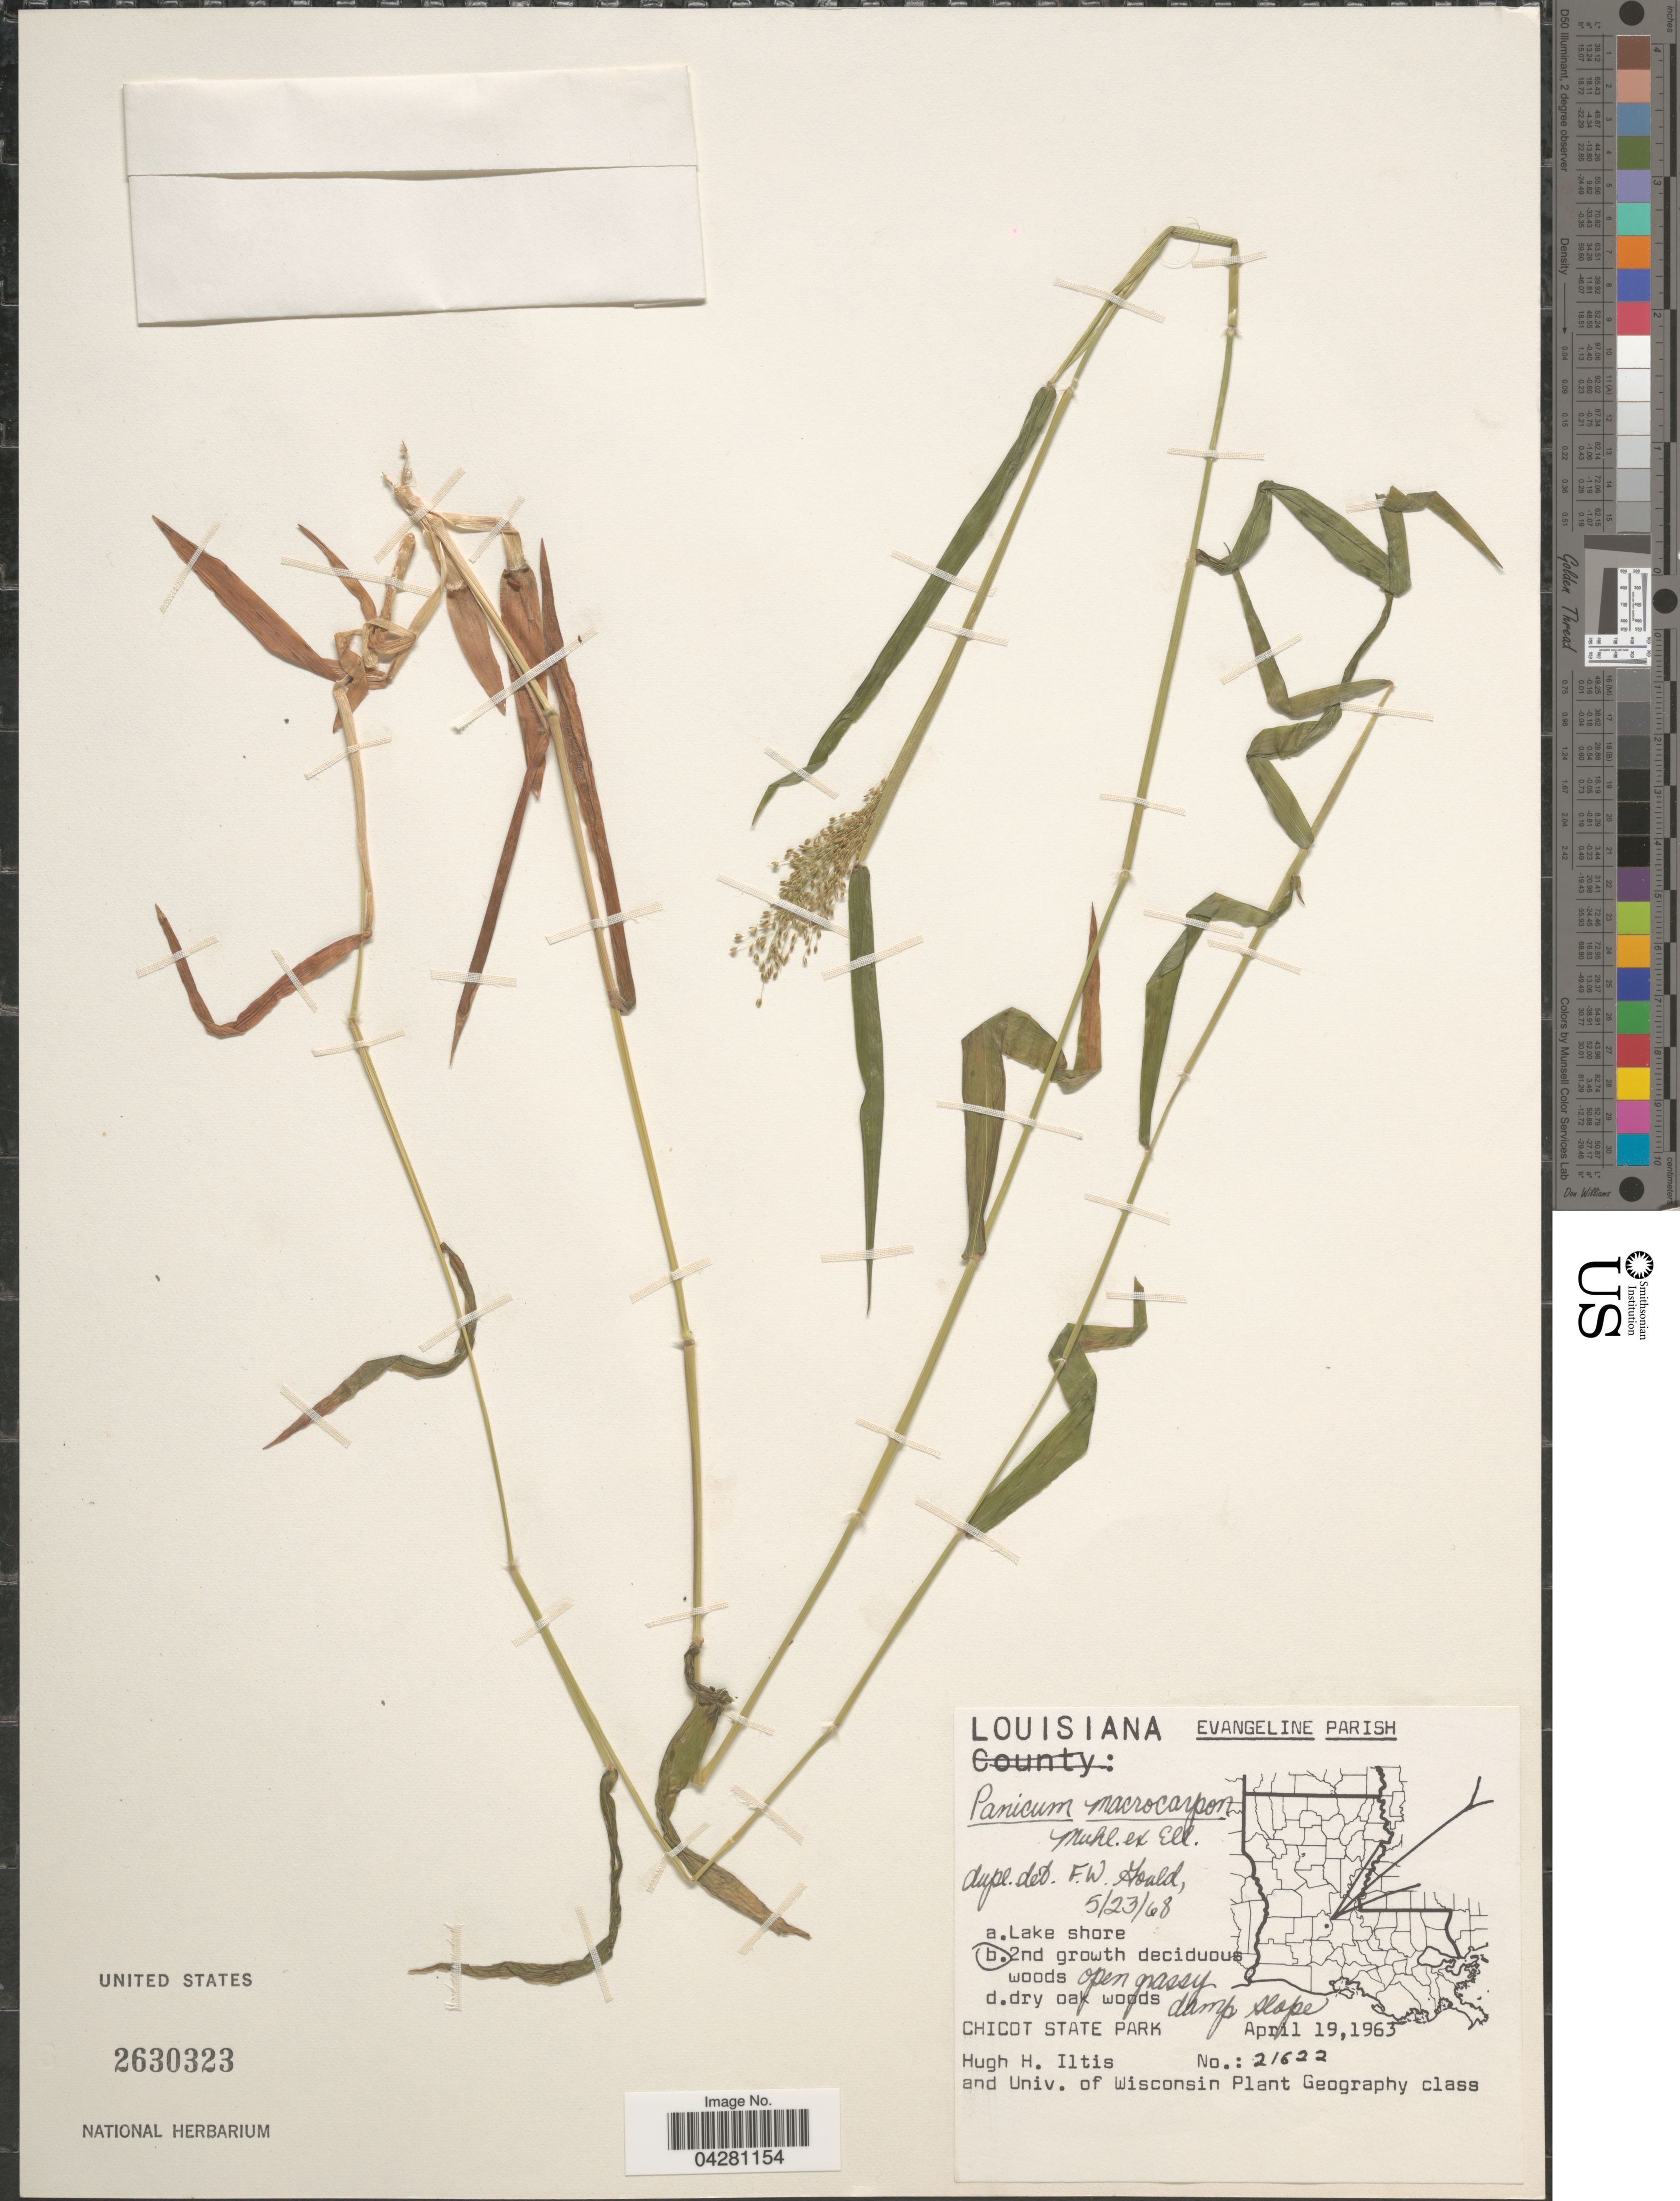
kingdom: Plantae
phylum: Tracheophyta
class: Liliopsida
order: Poales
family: Poaceae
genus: Dichanthelium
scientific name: Dichanthelium dichotomum var. dichotomum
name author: (L.) Gould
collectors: H. H. Iltis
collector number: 21622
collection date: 1963-04-19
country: United States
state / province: Louisiana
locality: Evangeline Parish. Chicot State Park.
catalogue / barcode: US 2630323